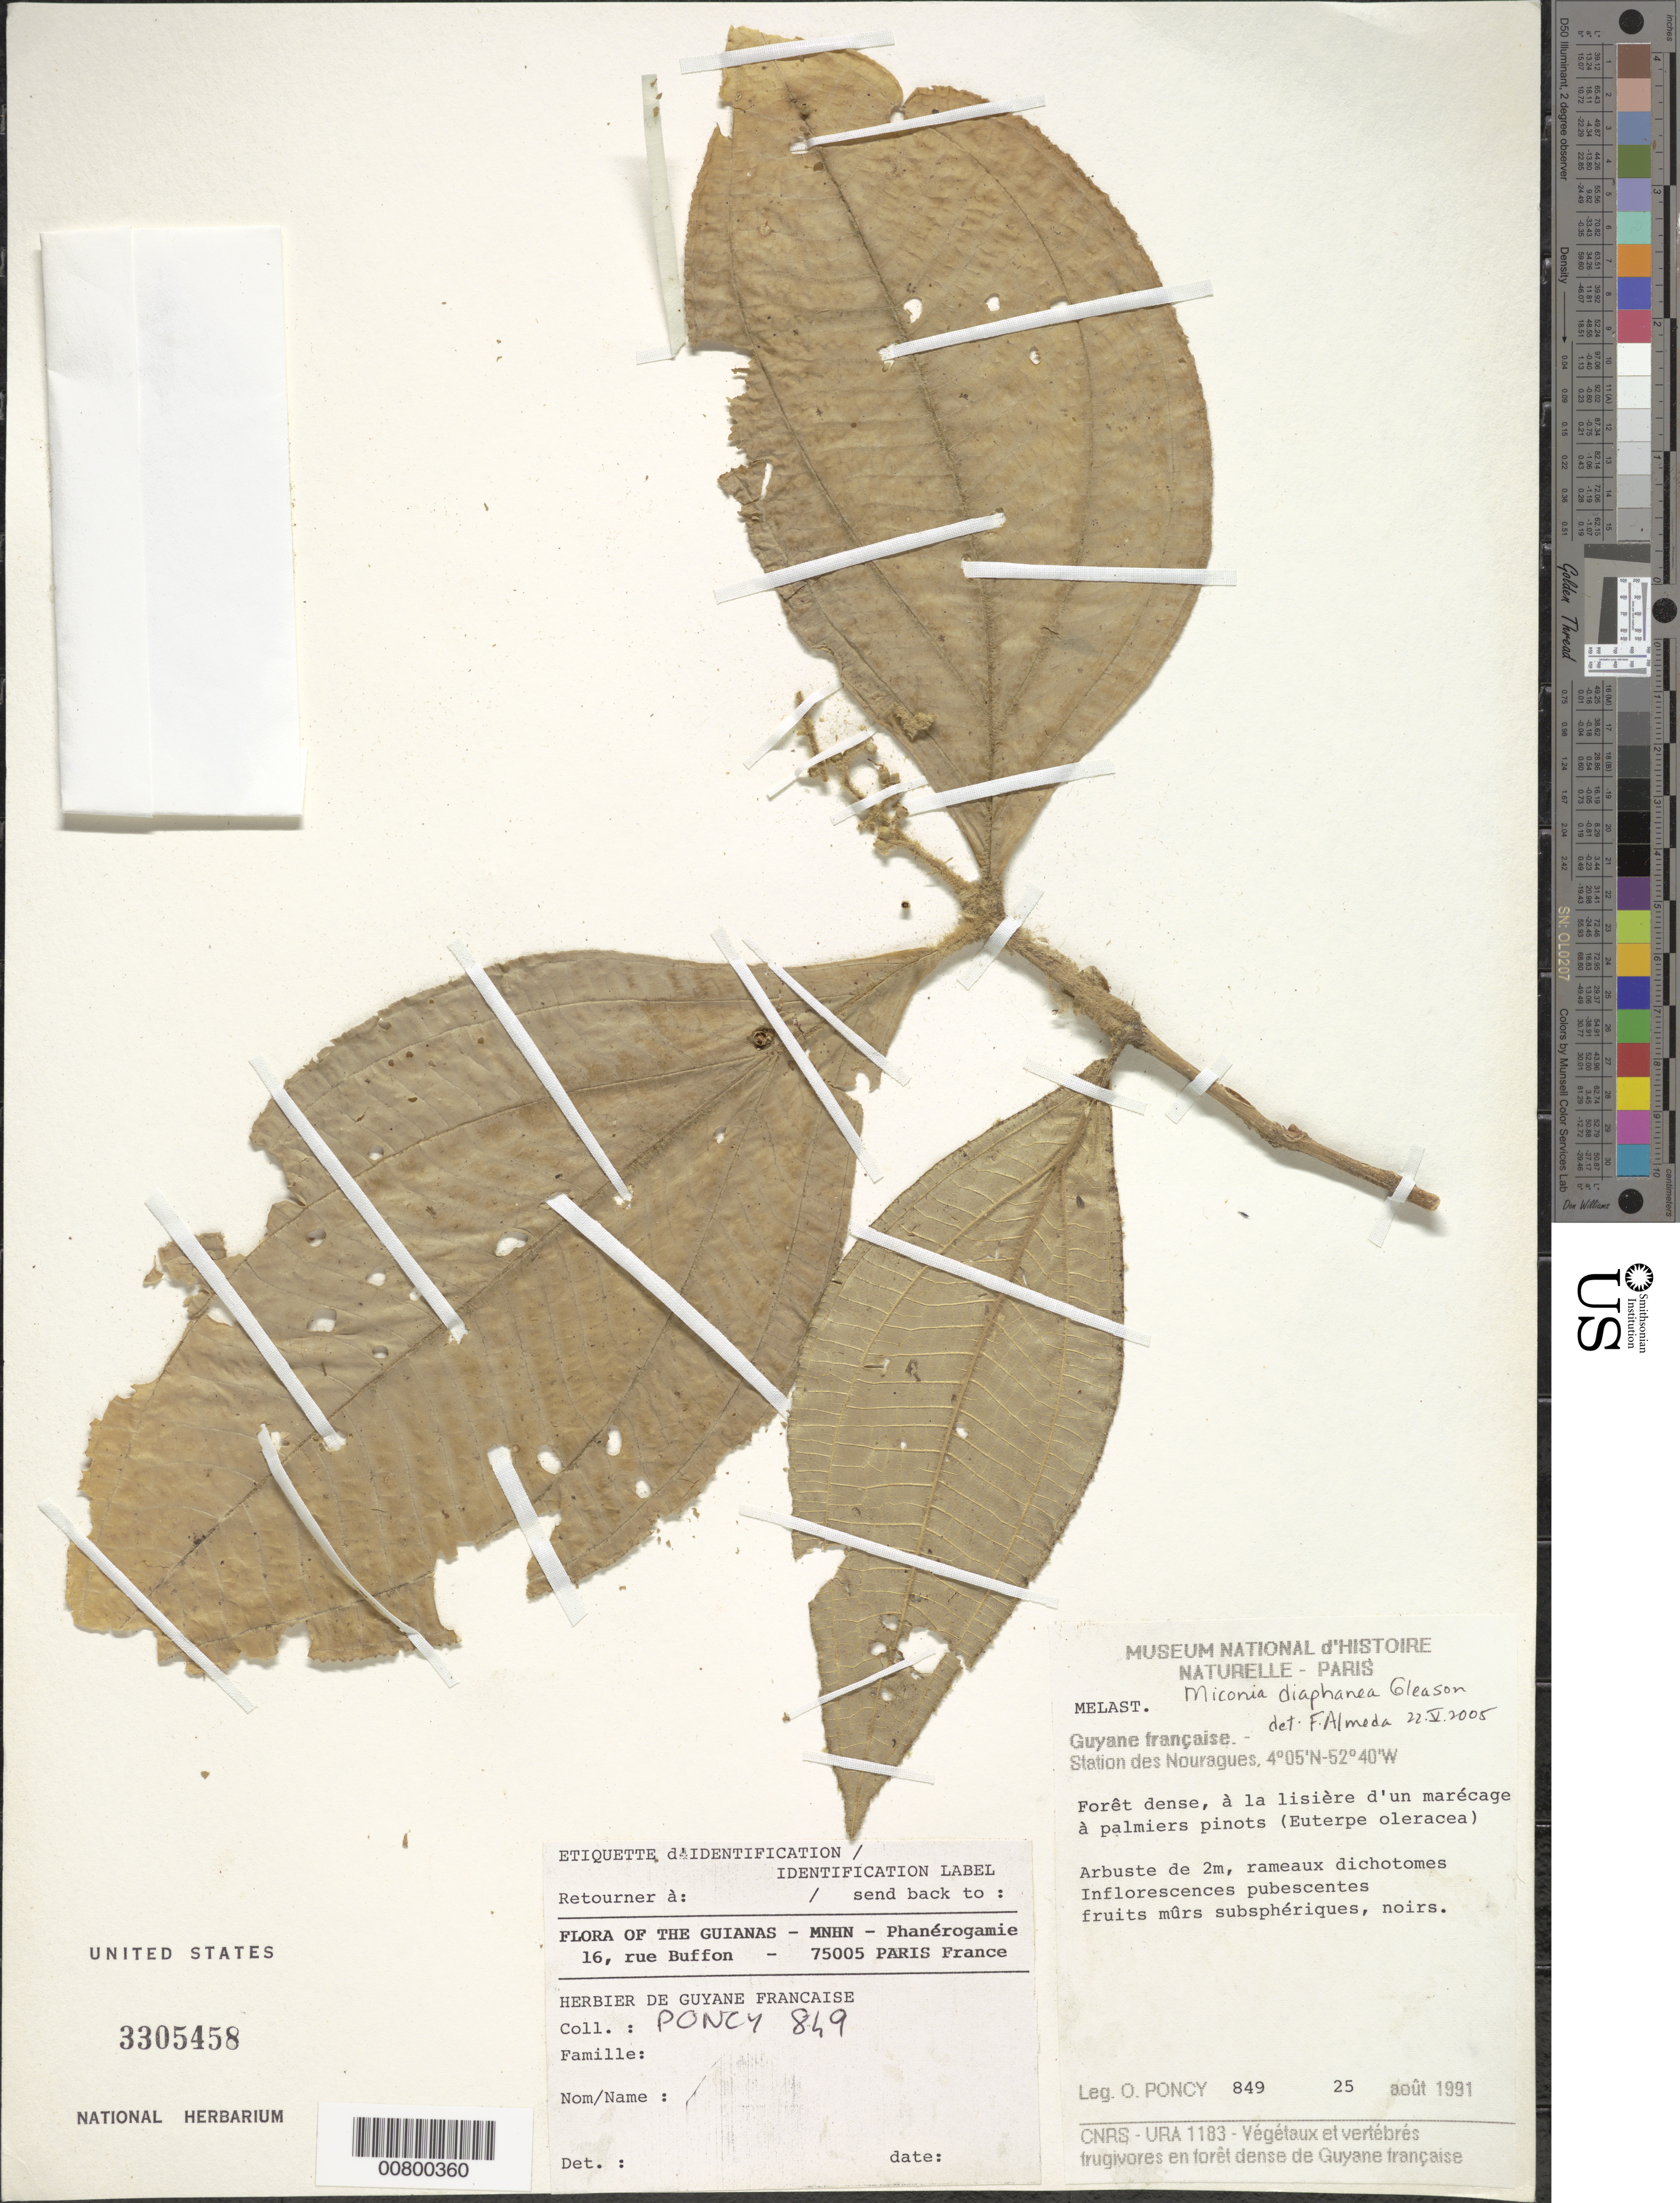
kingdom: Plantae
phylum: Tracheophyta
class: Magnoliopsida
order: Myrtales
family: Melastomataceae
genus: Miconia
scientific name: Miconia diaphanea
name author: Gleason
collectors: O. Poncy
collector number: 849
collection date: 1991-08-25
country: French Guiana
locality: Guyane française, Station des Nouragues, The Guianas.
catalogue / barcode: US 3305458